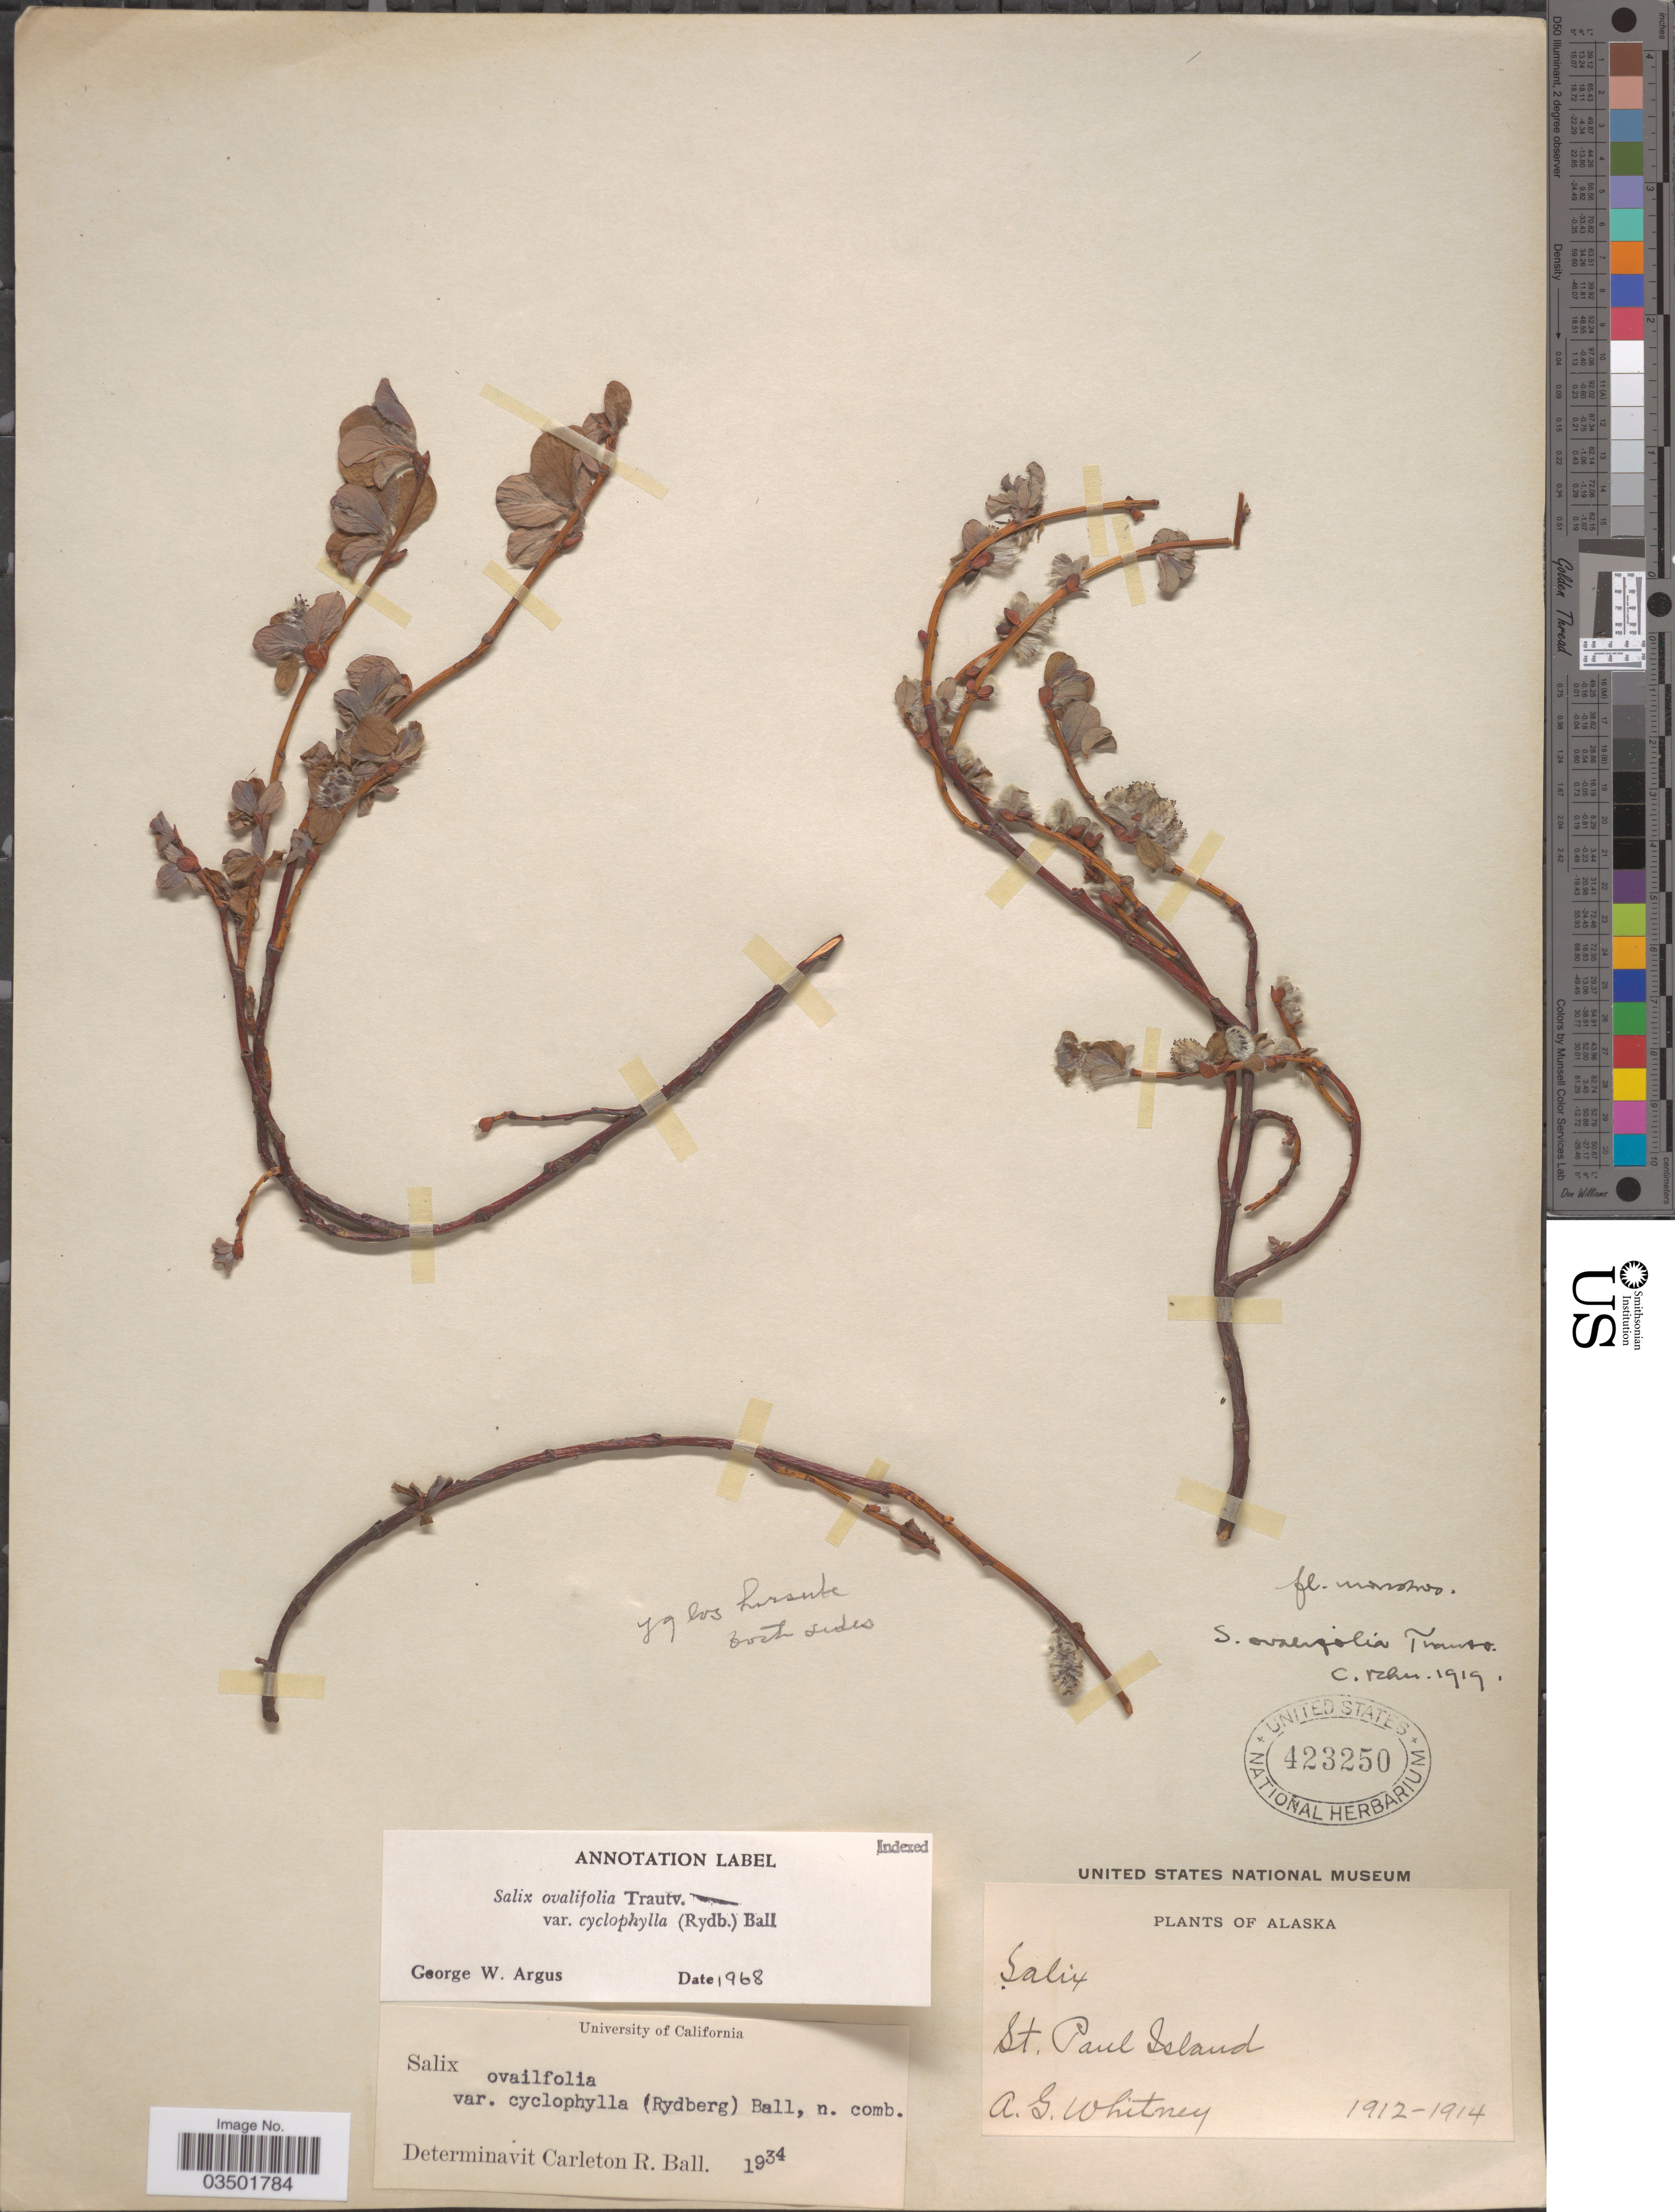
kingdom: Plantae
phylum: Tracheophyta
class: Magnoliopsida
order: Malpighiales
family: Salicaceae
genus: Salix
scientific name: Salix ovalifolia var. cyclophylla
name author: (Rydb.) C.R. Ball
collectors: A. White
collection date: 1912/1914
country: United States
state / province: Alaska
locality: St. Paul Island.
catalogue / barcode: US 423250